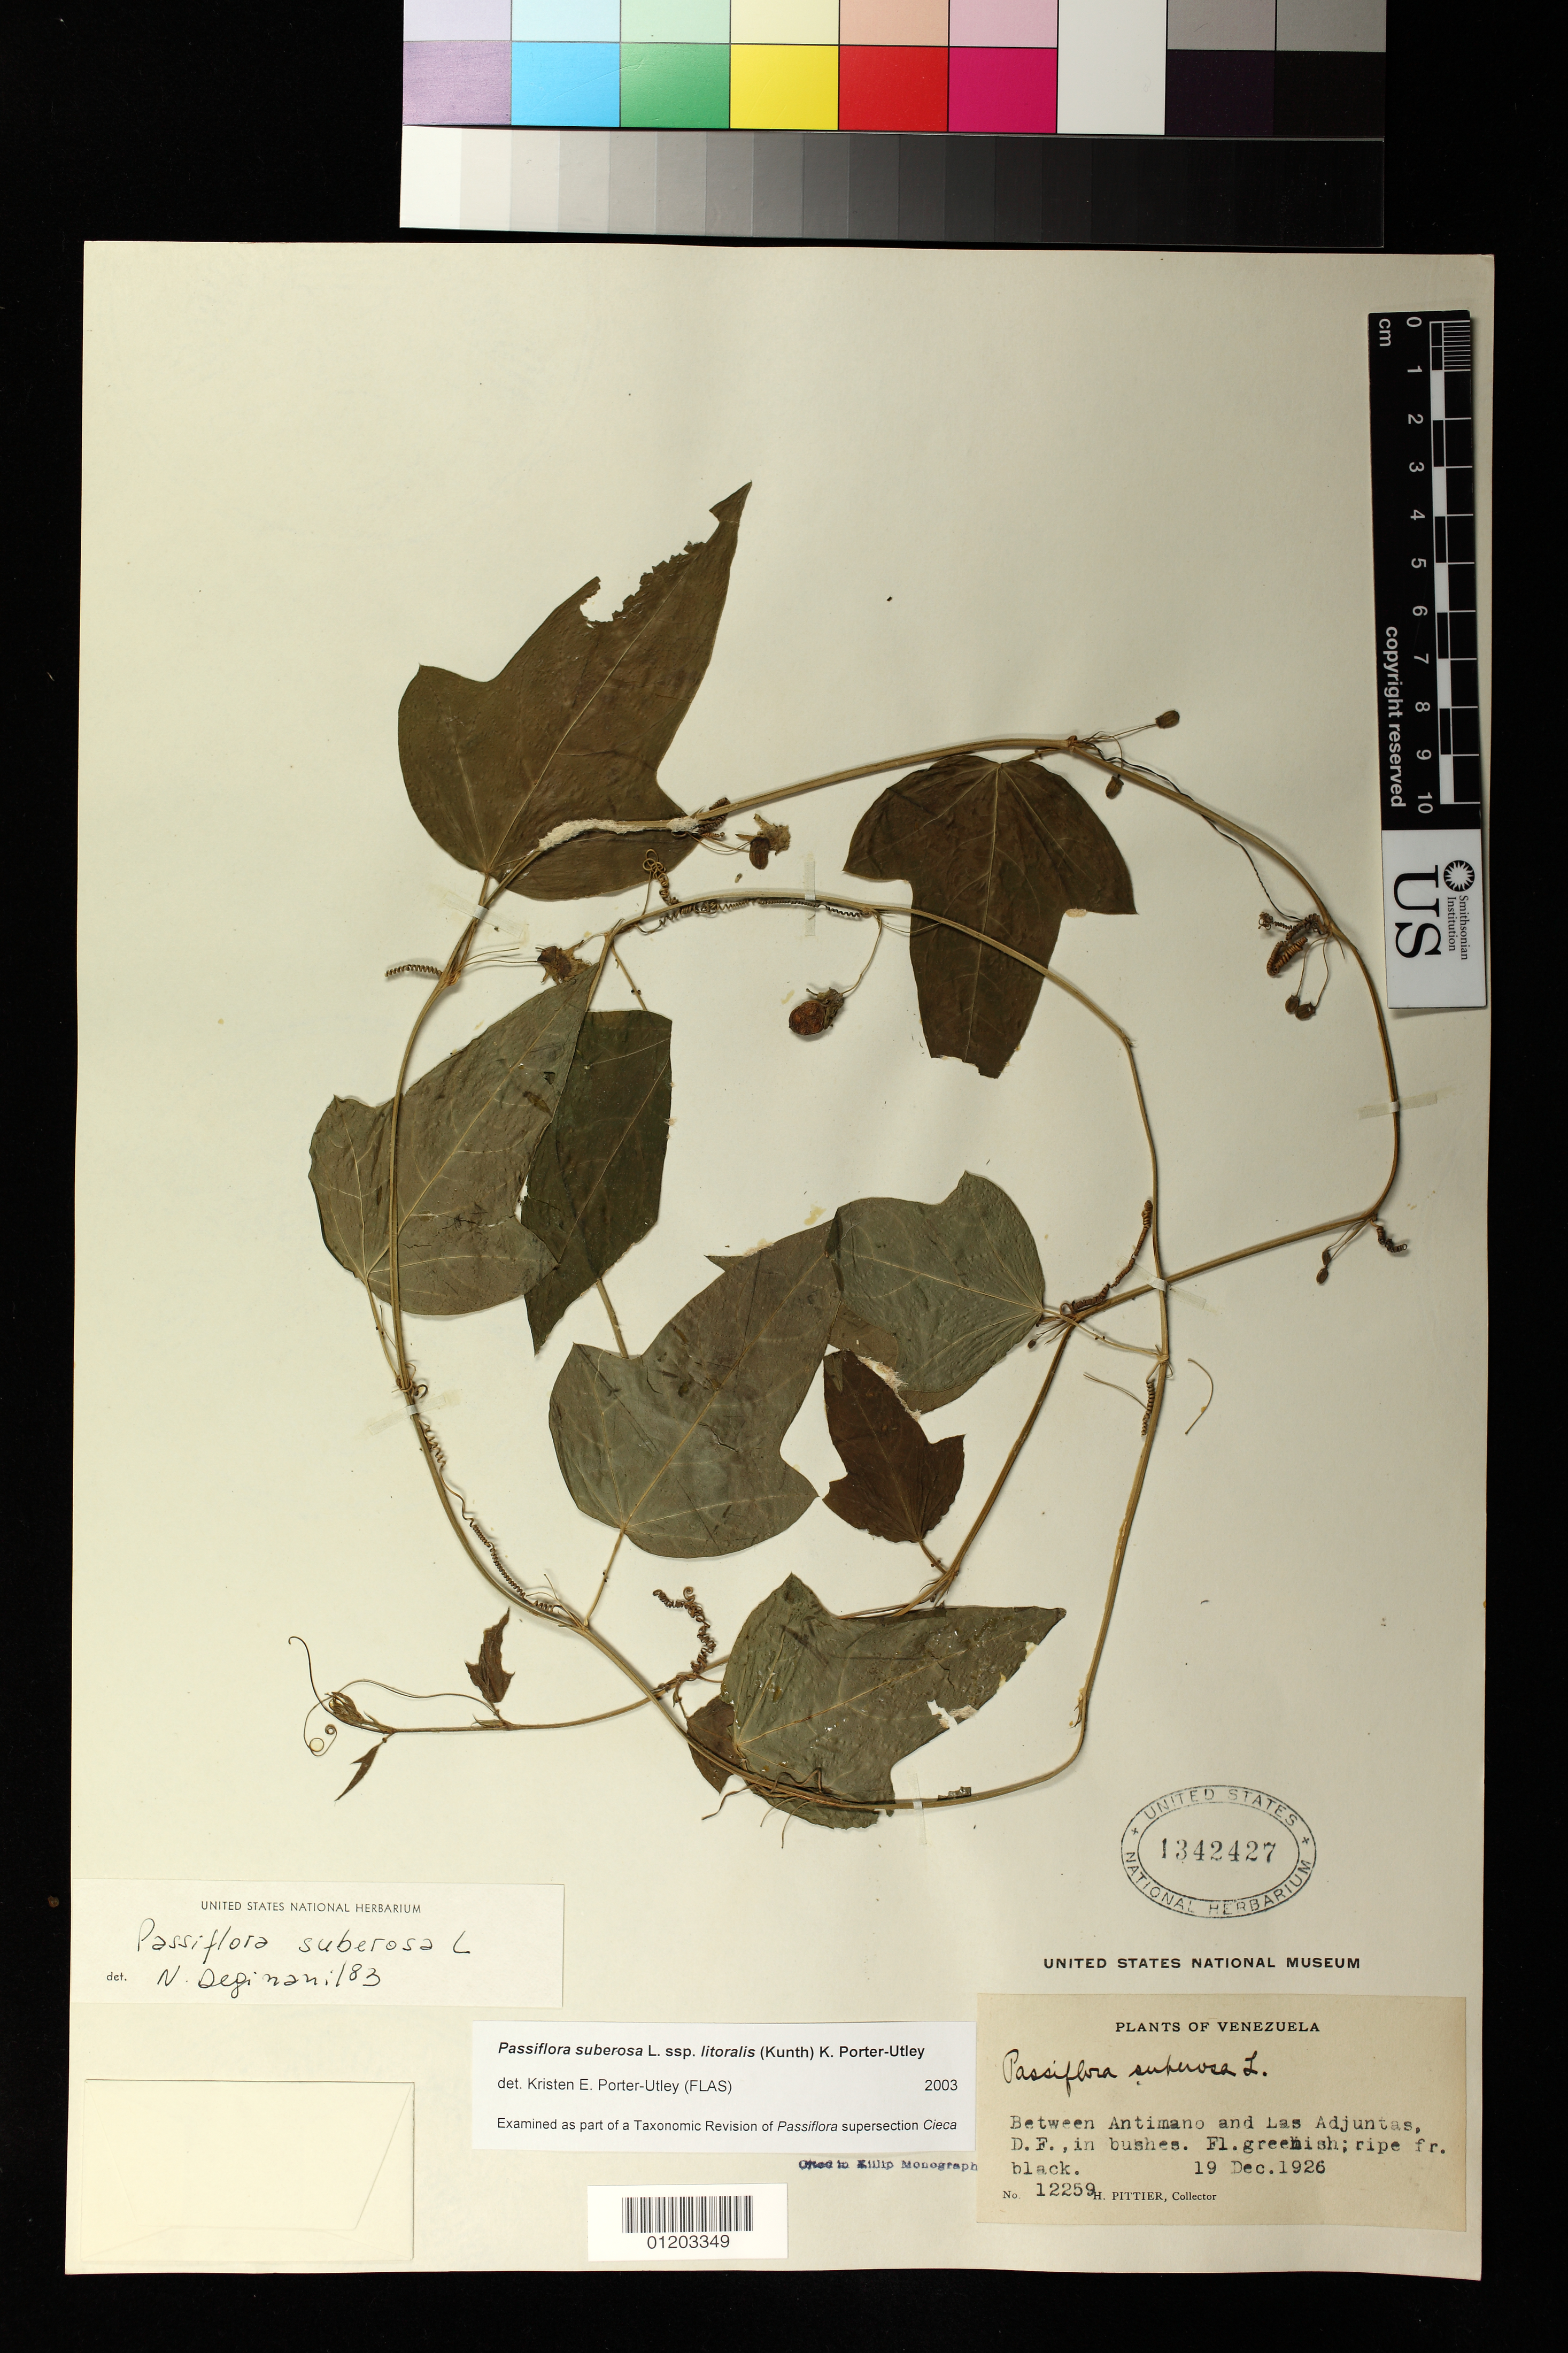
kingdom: Plantae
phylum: Tracheophyta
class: Magnoliopsida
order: Malpighiales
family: Passifloraceae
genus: Passiflora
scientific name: Passiflora suberosa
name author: L.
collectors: H. F. Pittier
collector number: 12259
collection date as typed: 19 Dec 1926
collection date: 1926-12-19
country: Venezuela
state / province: Distrito Federal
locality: Between Antimano and Las Adjuntas.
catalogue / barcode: US 1342427